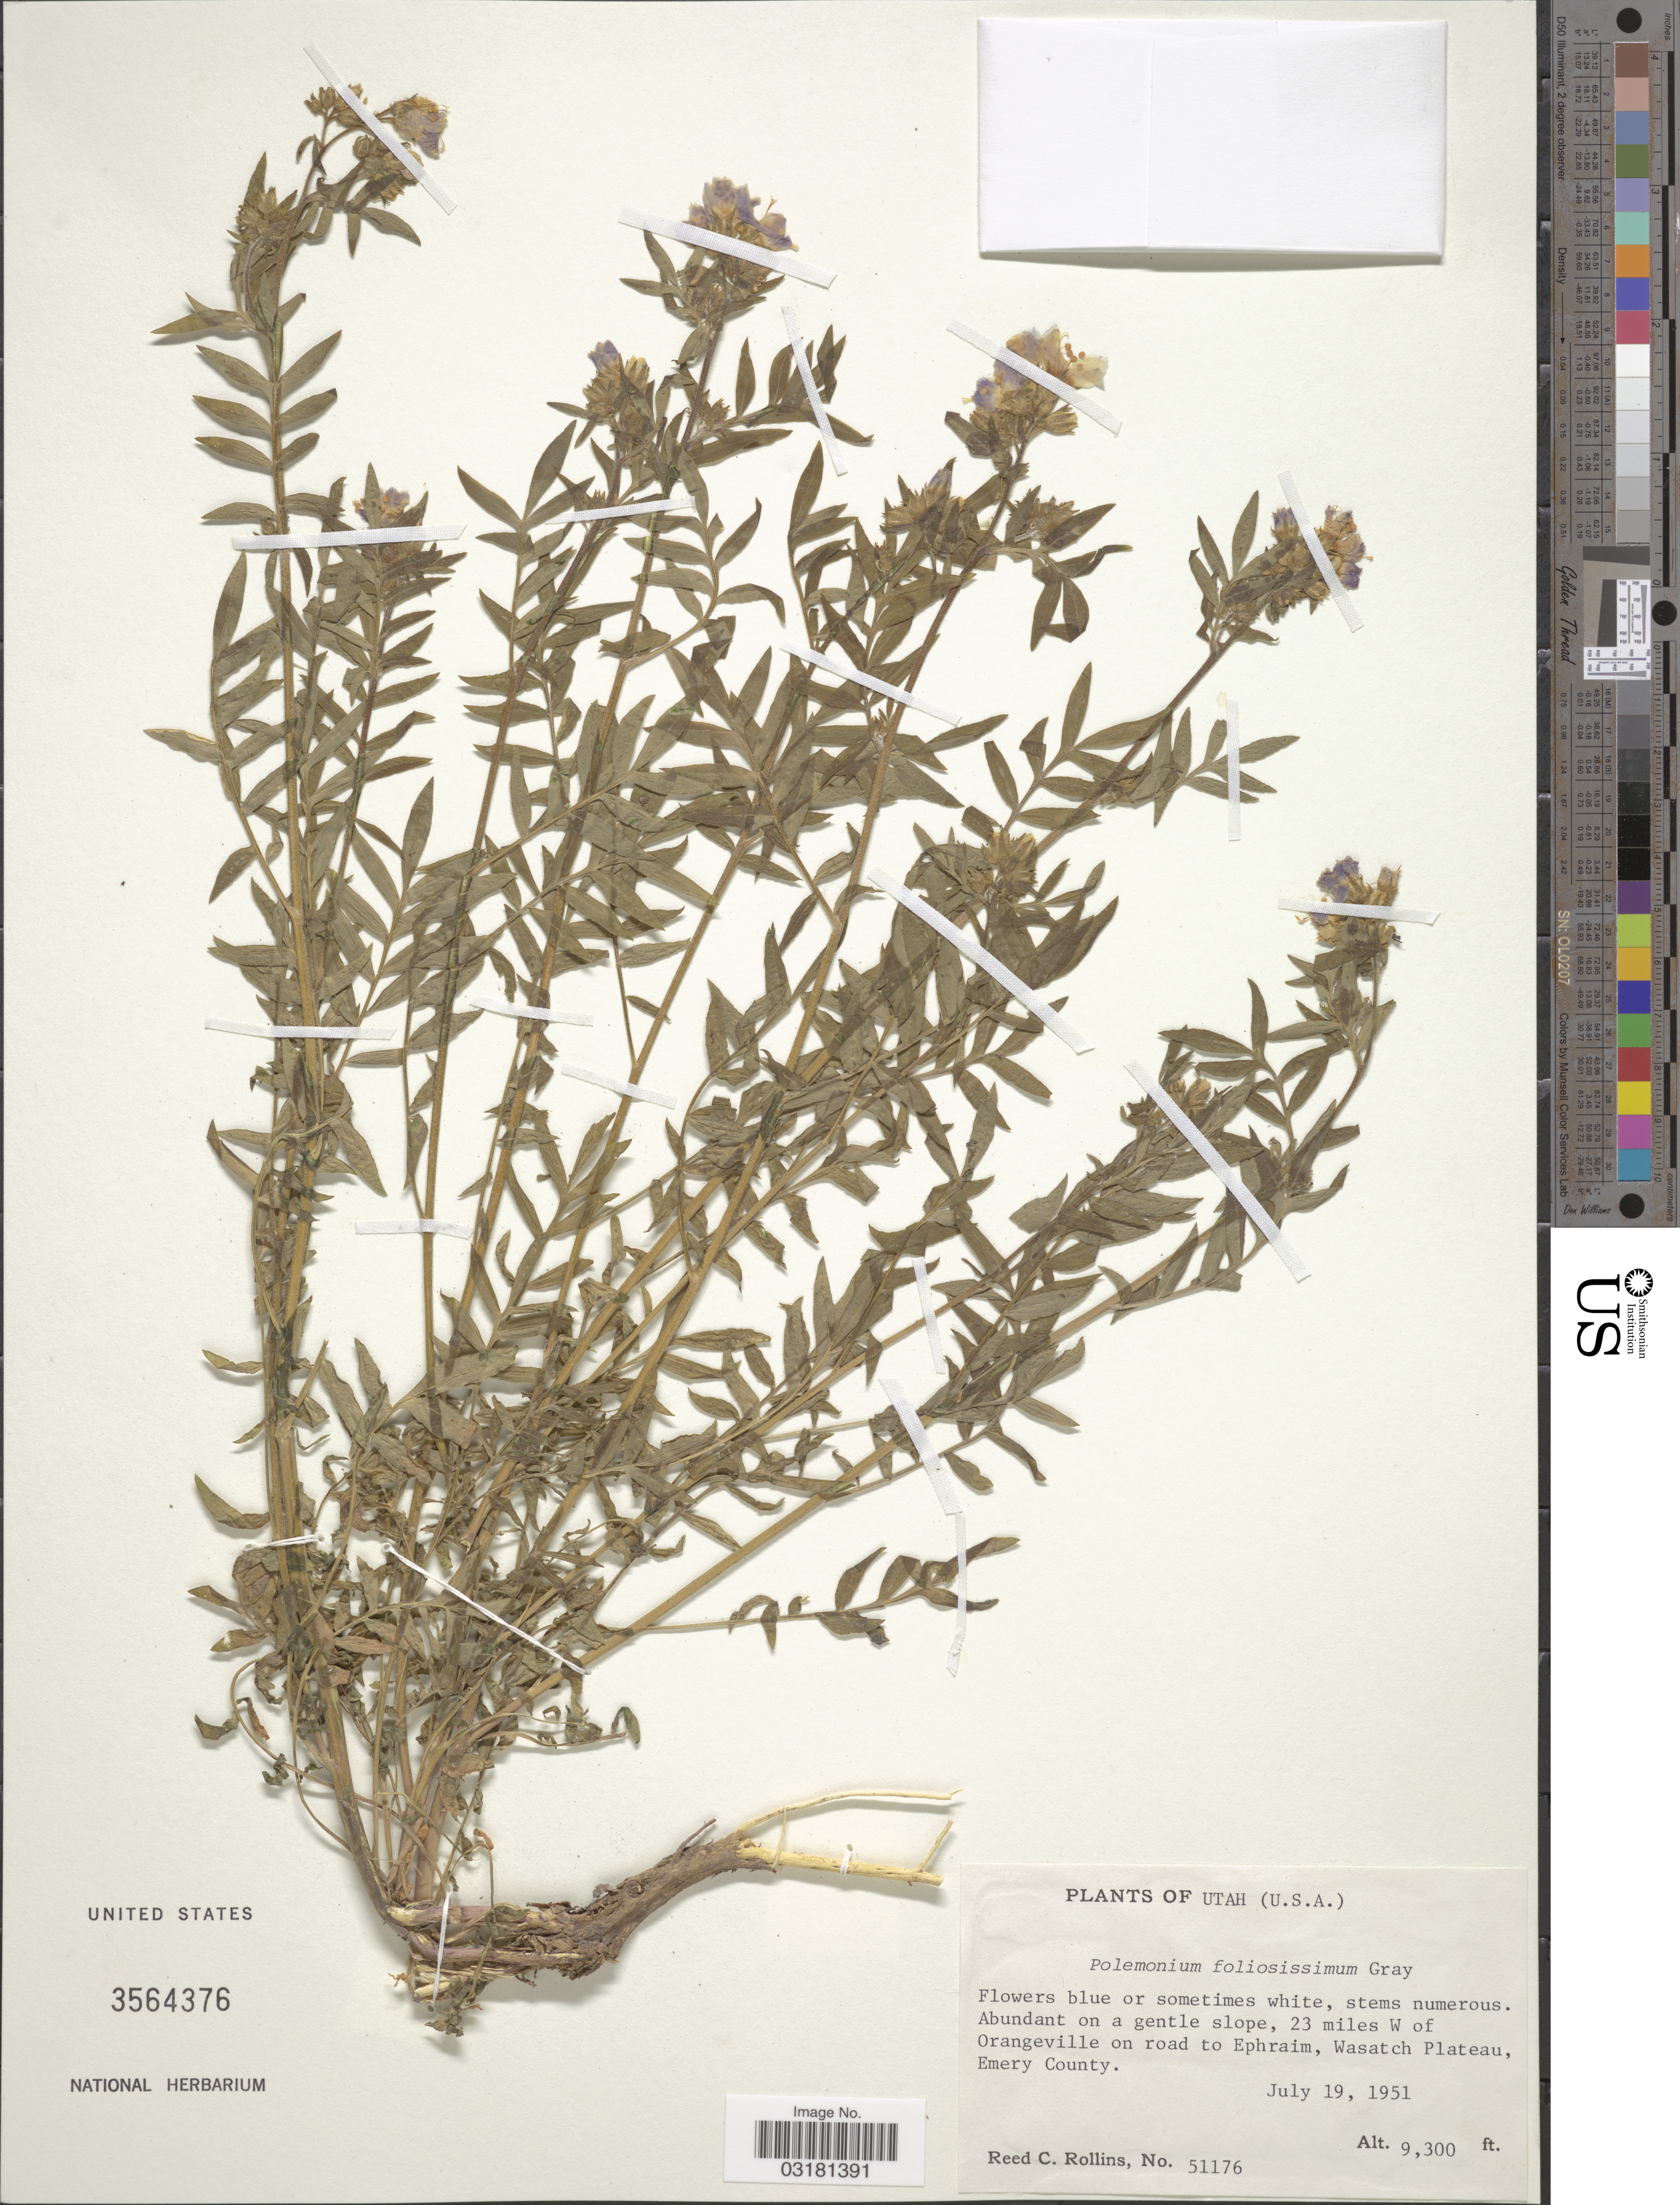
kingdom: Plantae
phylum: Tracheophyta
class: Magnoliopsida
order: Ericales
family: Polemoniaceae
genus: Polemonium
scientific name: Polemonium foliosissimum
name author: A. Gray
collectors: R. C. Rollins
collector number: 51176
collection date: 1951-07-19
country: United States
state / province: Utah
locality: U.S.A. 23 miles W of Orangeville on road to Ephraim, Wasatch Plateau, Emery County.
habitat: abundant on a gentle slope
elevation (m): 2835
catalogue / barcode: US 3564376